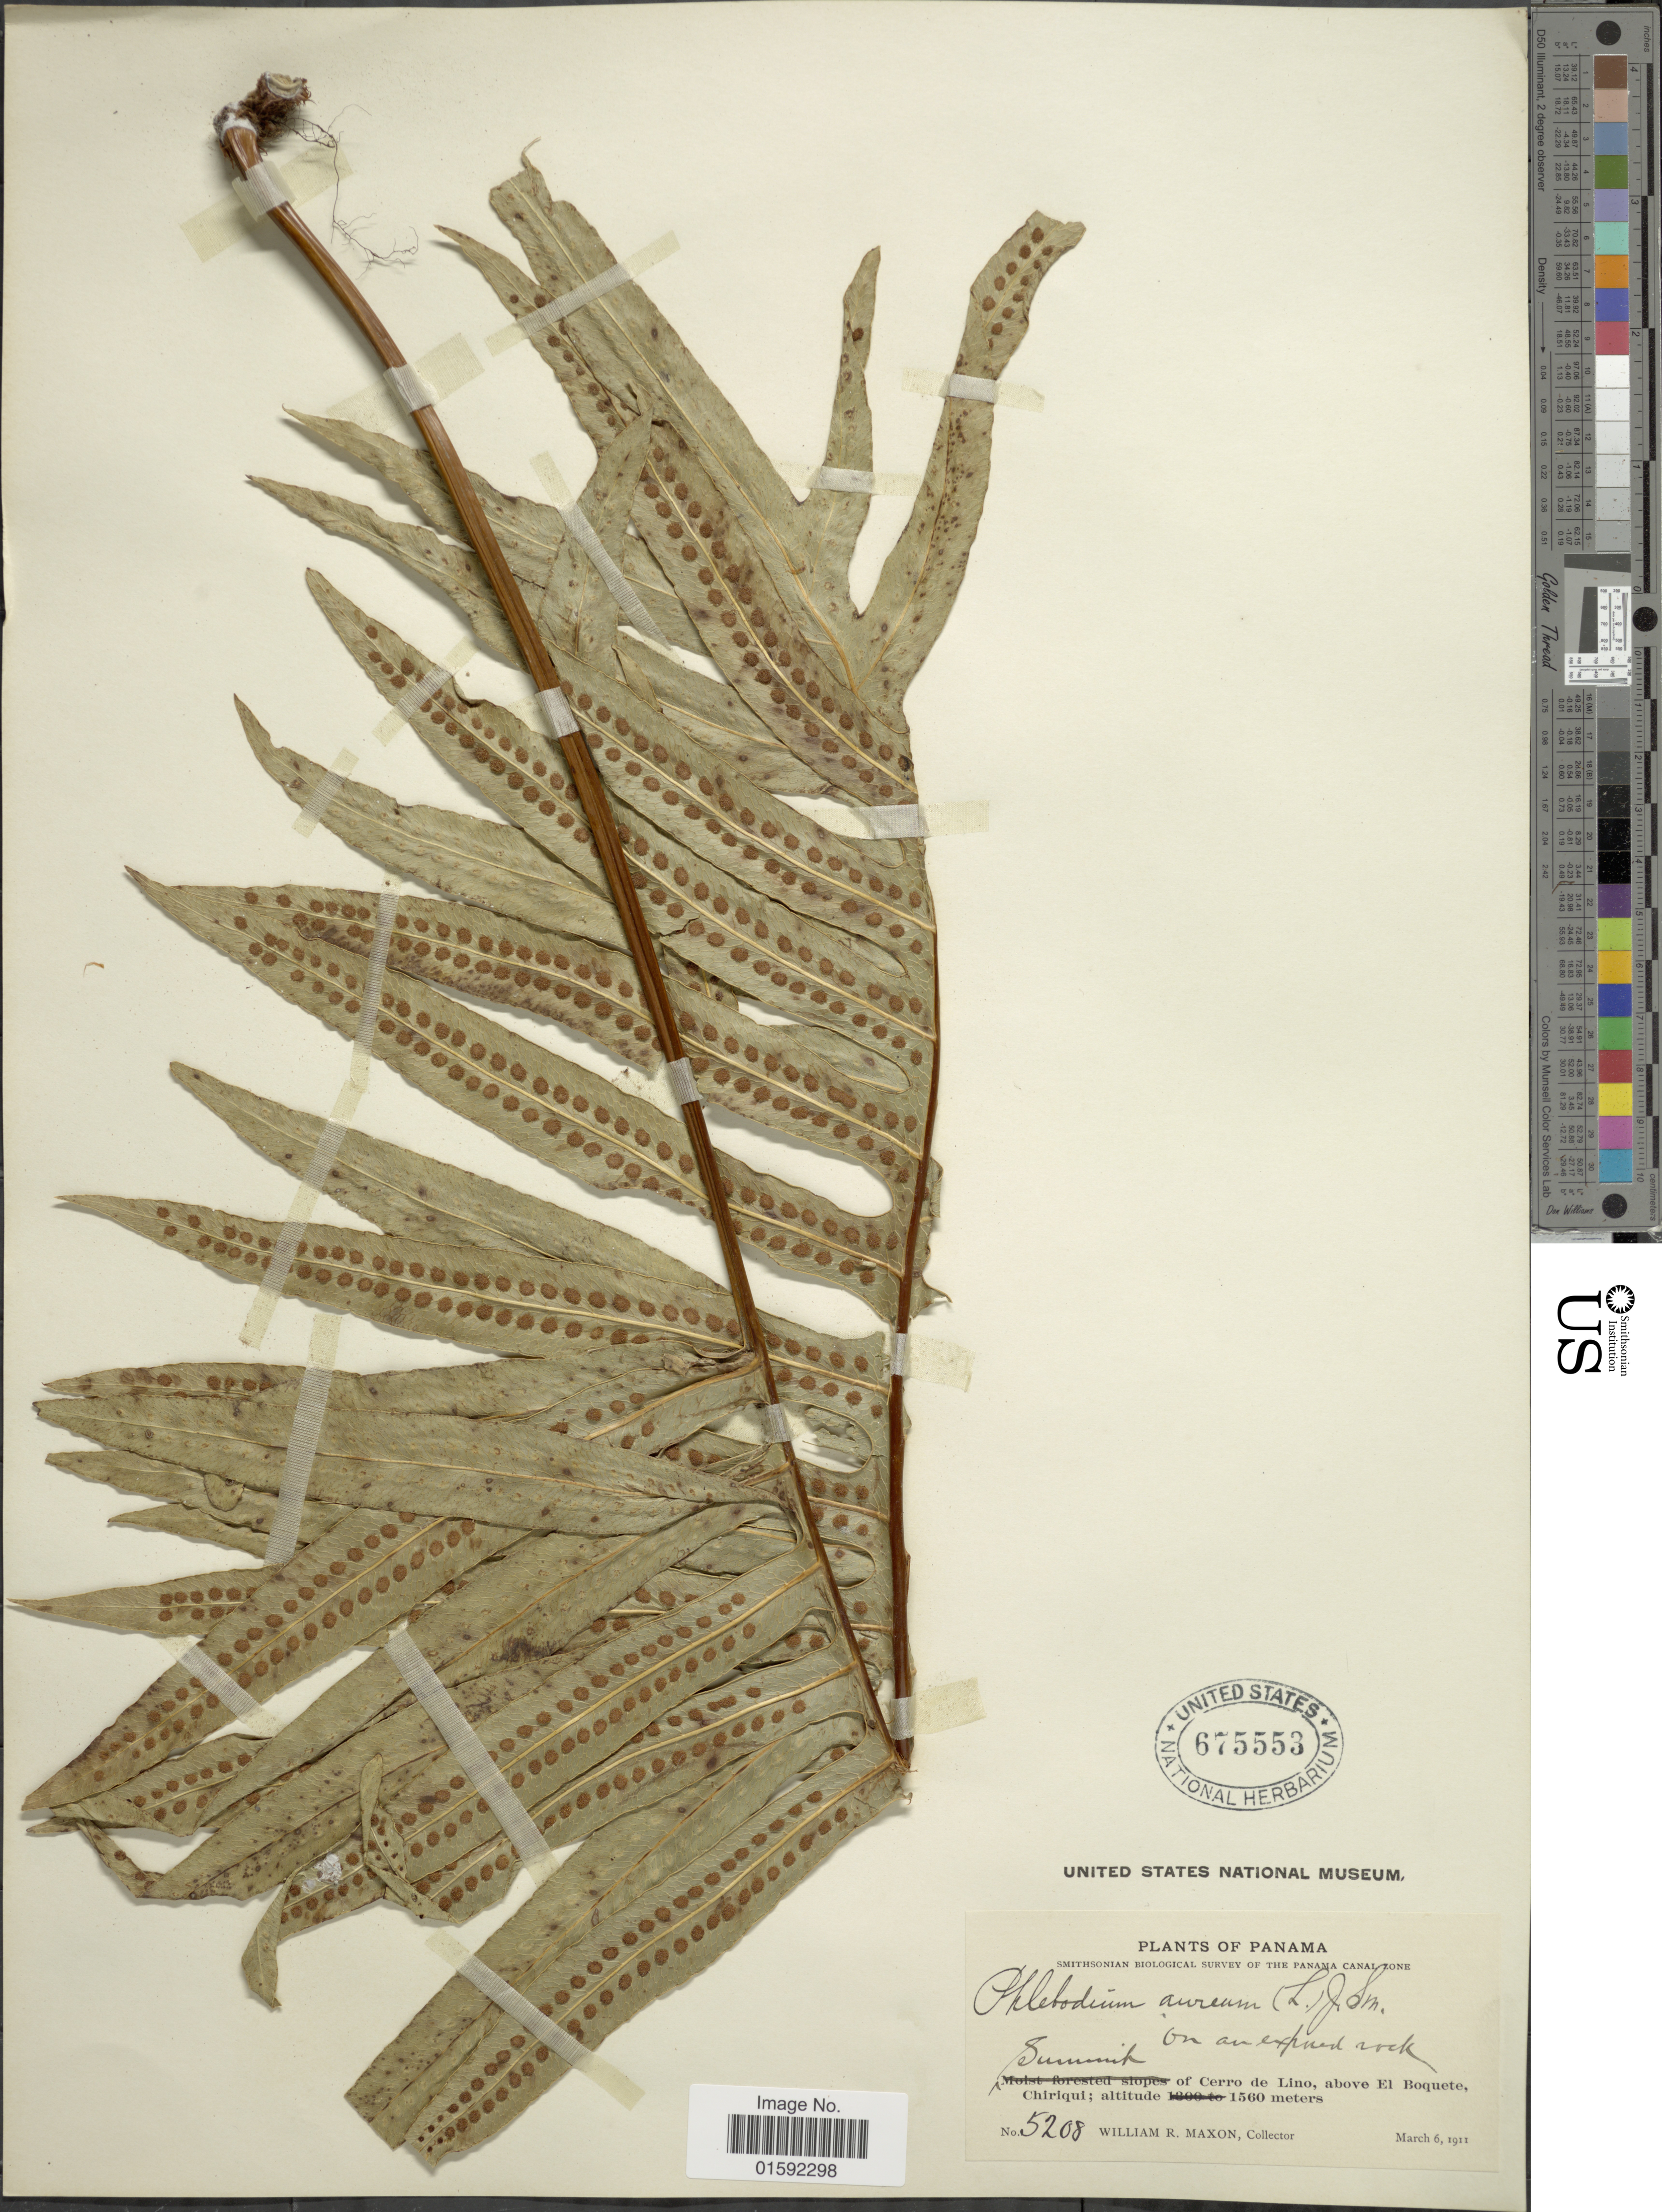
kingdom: Plantae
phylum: Tracheophyta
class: Polypodiopsida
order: Polypodiales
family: Polypodiaceae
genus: Phlebodium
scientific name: Phlebodium pseudoaureum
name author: (Cav.) Lellinger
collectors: W. R. Maxon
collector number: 5208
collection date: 1911-03-06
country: Panama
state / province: Chiriqui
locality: Panama, summit of Cerro de Lino, above El Boquete, Chriqui.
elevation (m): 1560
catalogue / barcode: US 675553